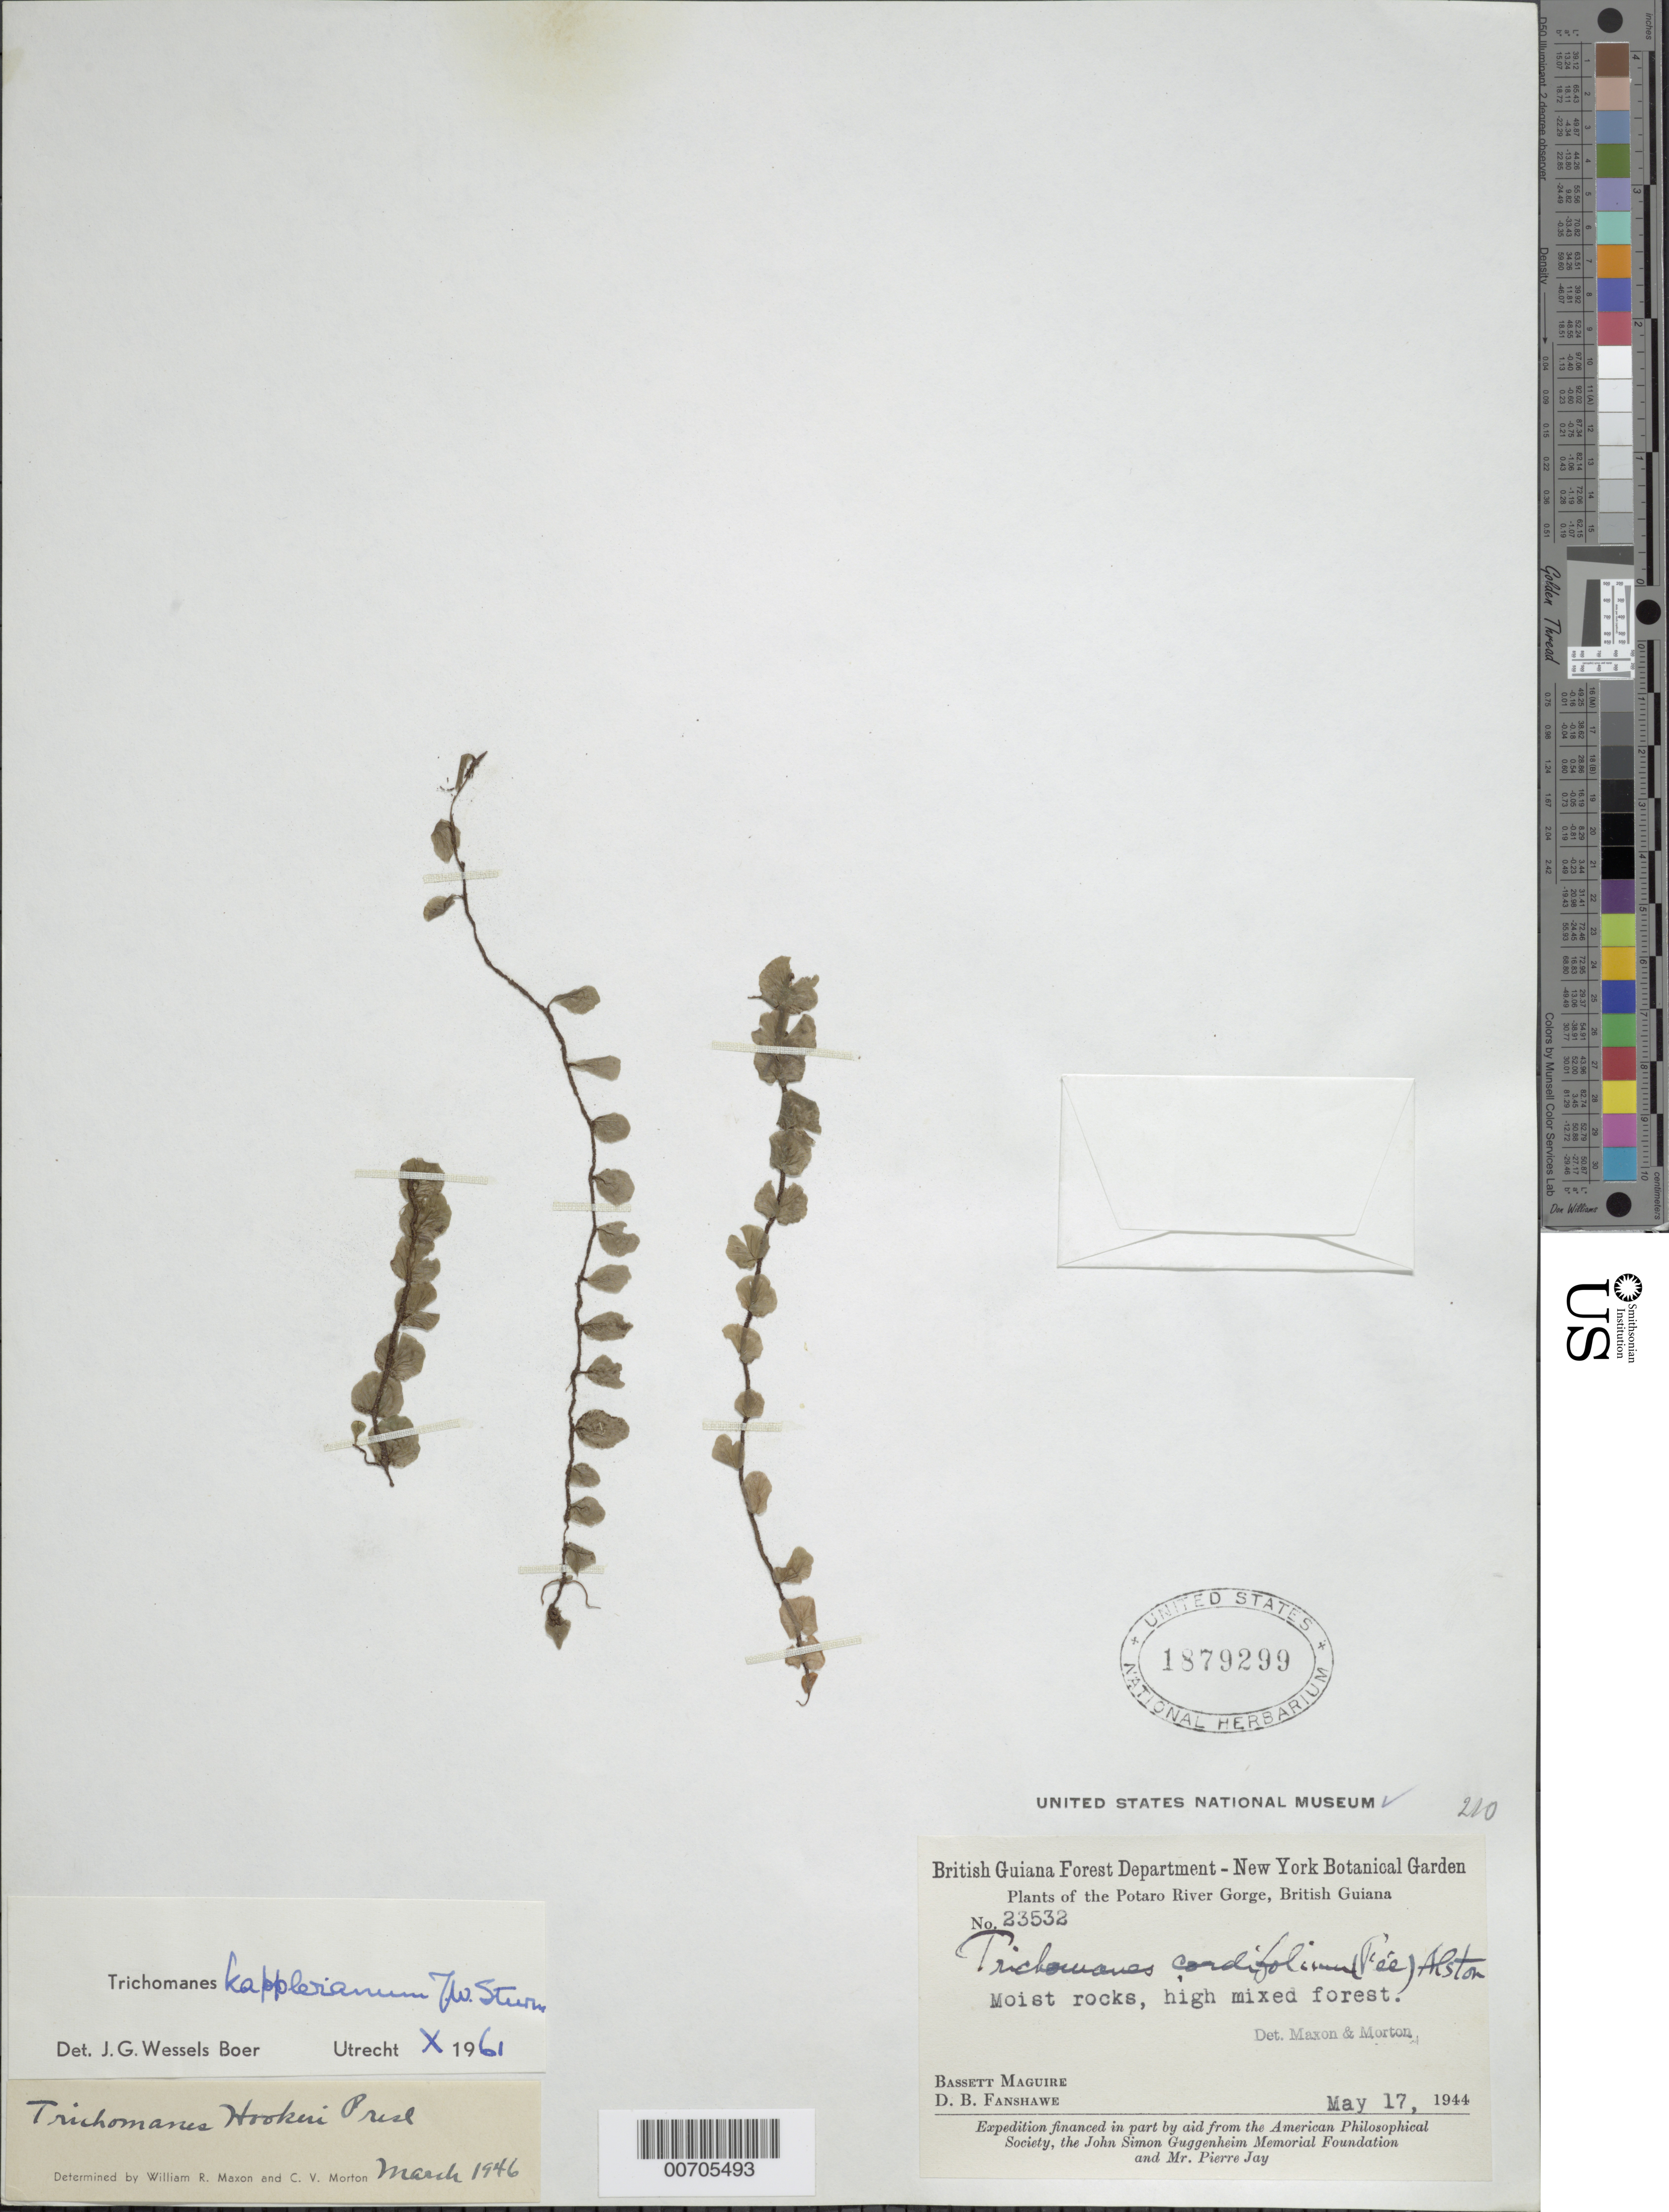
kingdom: Plantae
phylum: Tracheophyta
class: Polypodiopsida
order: Hymenophyllales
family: Hymenophyllaceae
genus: Didymoglossum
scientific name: Didymoglossum kapplerianum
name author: (Sturm) Ebihara & Dubuisson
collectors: B. Maguire & D. B. Fanshawe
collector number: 23532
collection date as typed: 17-May-44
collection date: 1944-05-17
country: Guyana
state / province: Potaro-Siparuni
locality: Tukeit to Kaieteur Plateau trail, Potaro River Gorge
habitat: Moist rocks, high mixed forest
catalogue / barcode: US 1879299